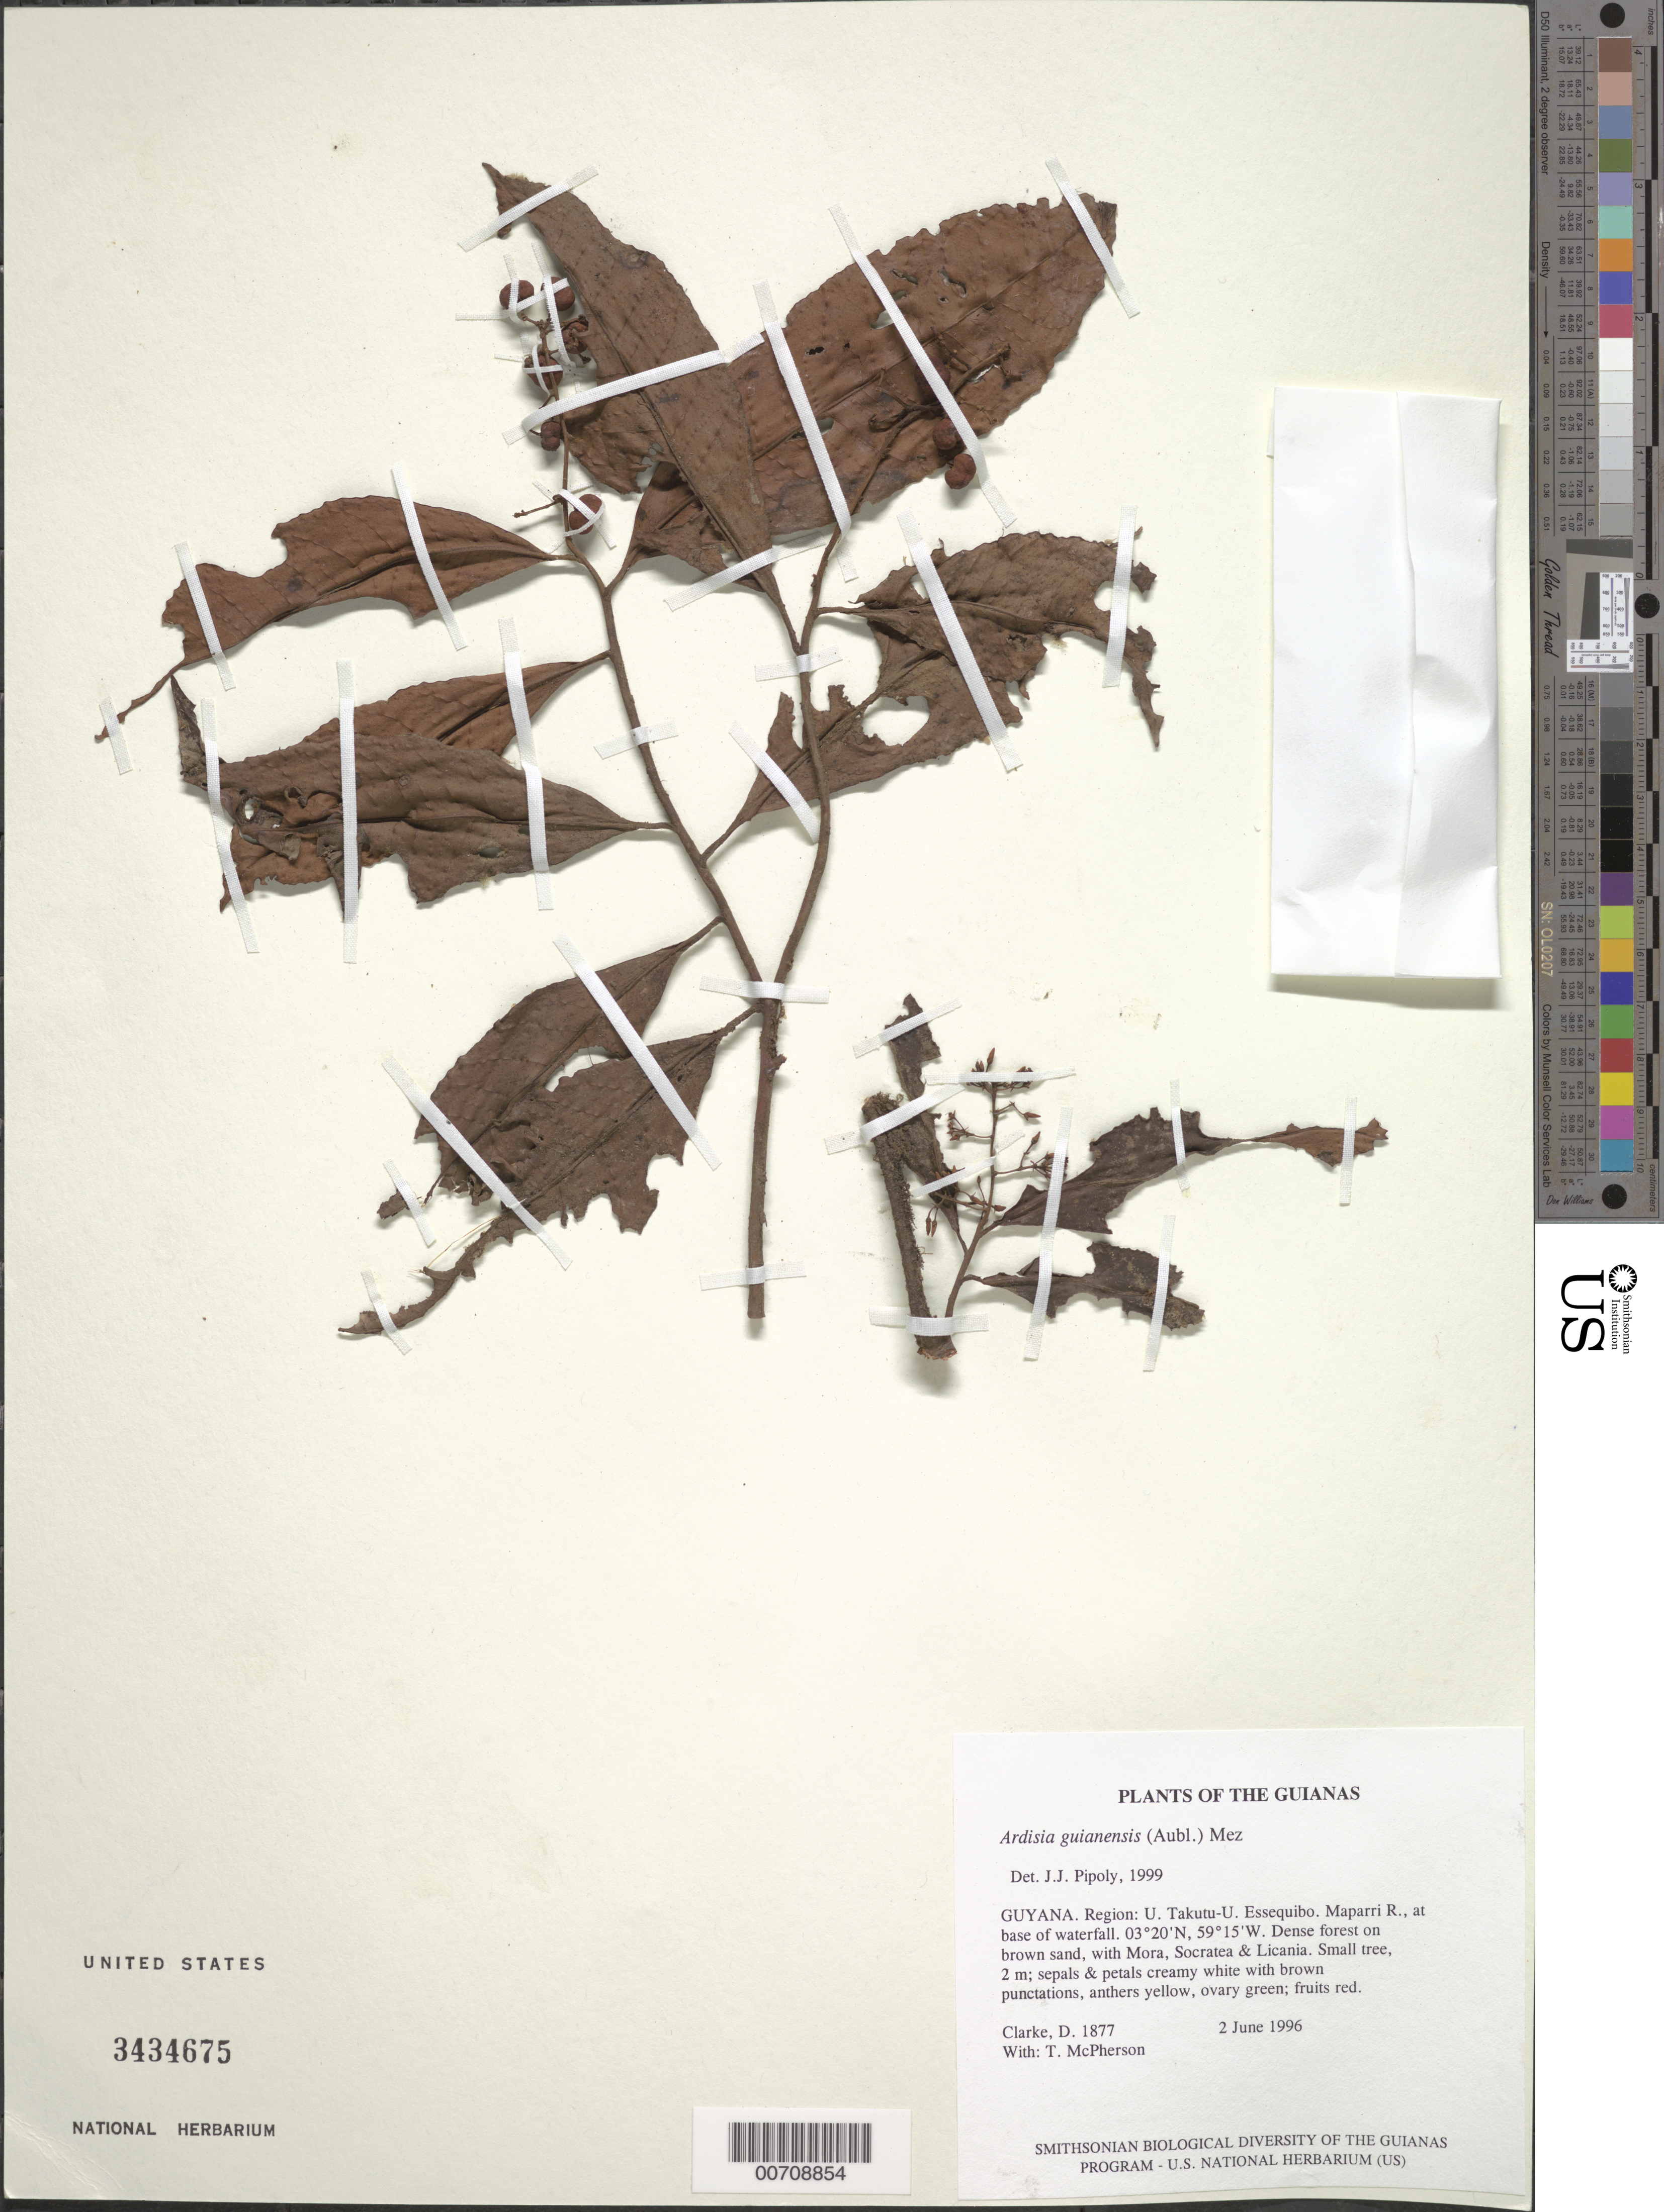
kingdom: Plantae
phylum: Tracheophyta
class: Magnoliopsida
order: Ericales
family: Primulaceae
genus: Ardisia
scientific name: Ardisia guianensis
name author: (Aubl.) Mez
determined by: Pipoly, J. J., III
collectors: H. D. Clarke & T. McPherson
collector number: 1877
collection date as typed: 2 June 1996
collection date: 1996-06-02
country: Guyana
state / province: U. Takutu-U. Essequibo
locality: Maparri R., at base of waterfall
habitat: Dense forest on brown sand, with Mora, Socratea & Licania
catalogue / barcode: US 3434675